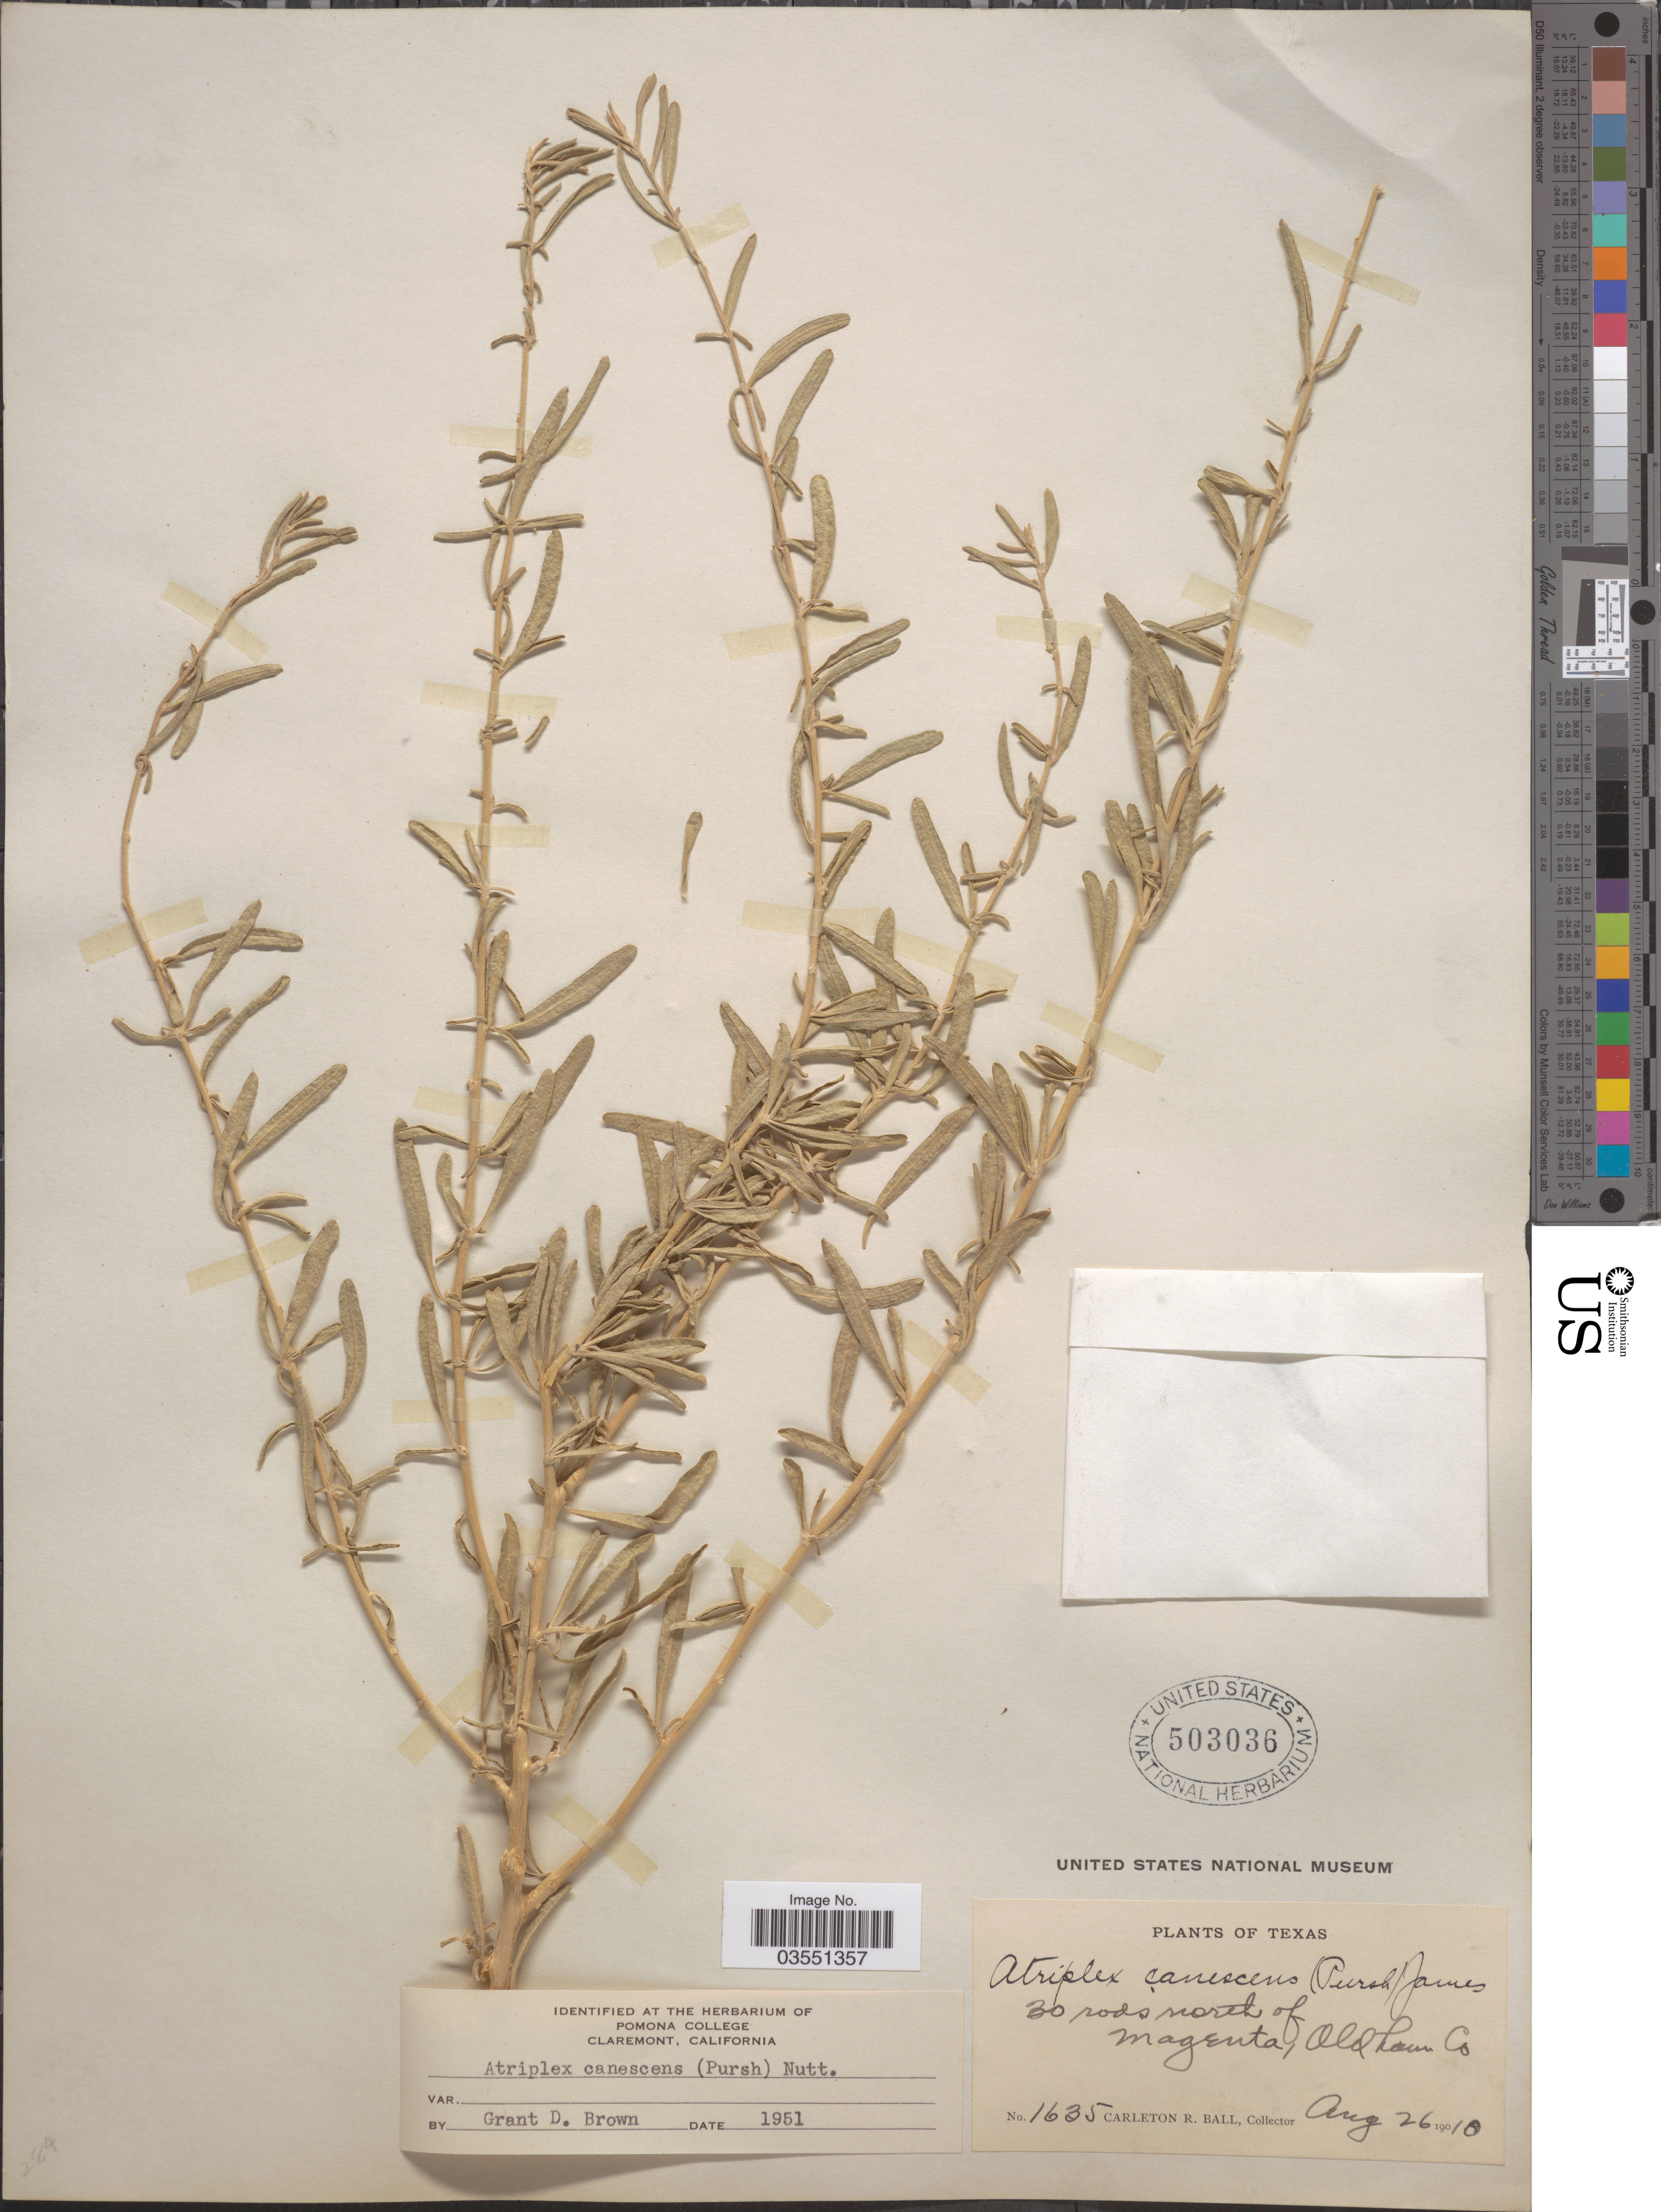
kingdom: Plantae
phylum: Tracheophyta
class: Magnoliopsida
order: Caryophyllales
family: Amaranthaceae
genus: Atriplex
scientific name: Atriplex canescens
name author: (Pursh) Nutt.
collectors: C. R. Ball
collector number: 1635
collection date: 1910-08-26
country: United States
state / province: Texas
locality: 30 rods north of Magenta, Oldham Co.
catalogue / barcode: US 503036